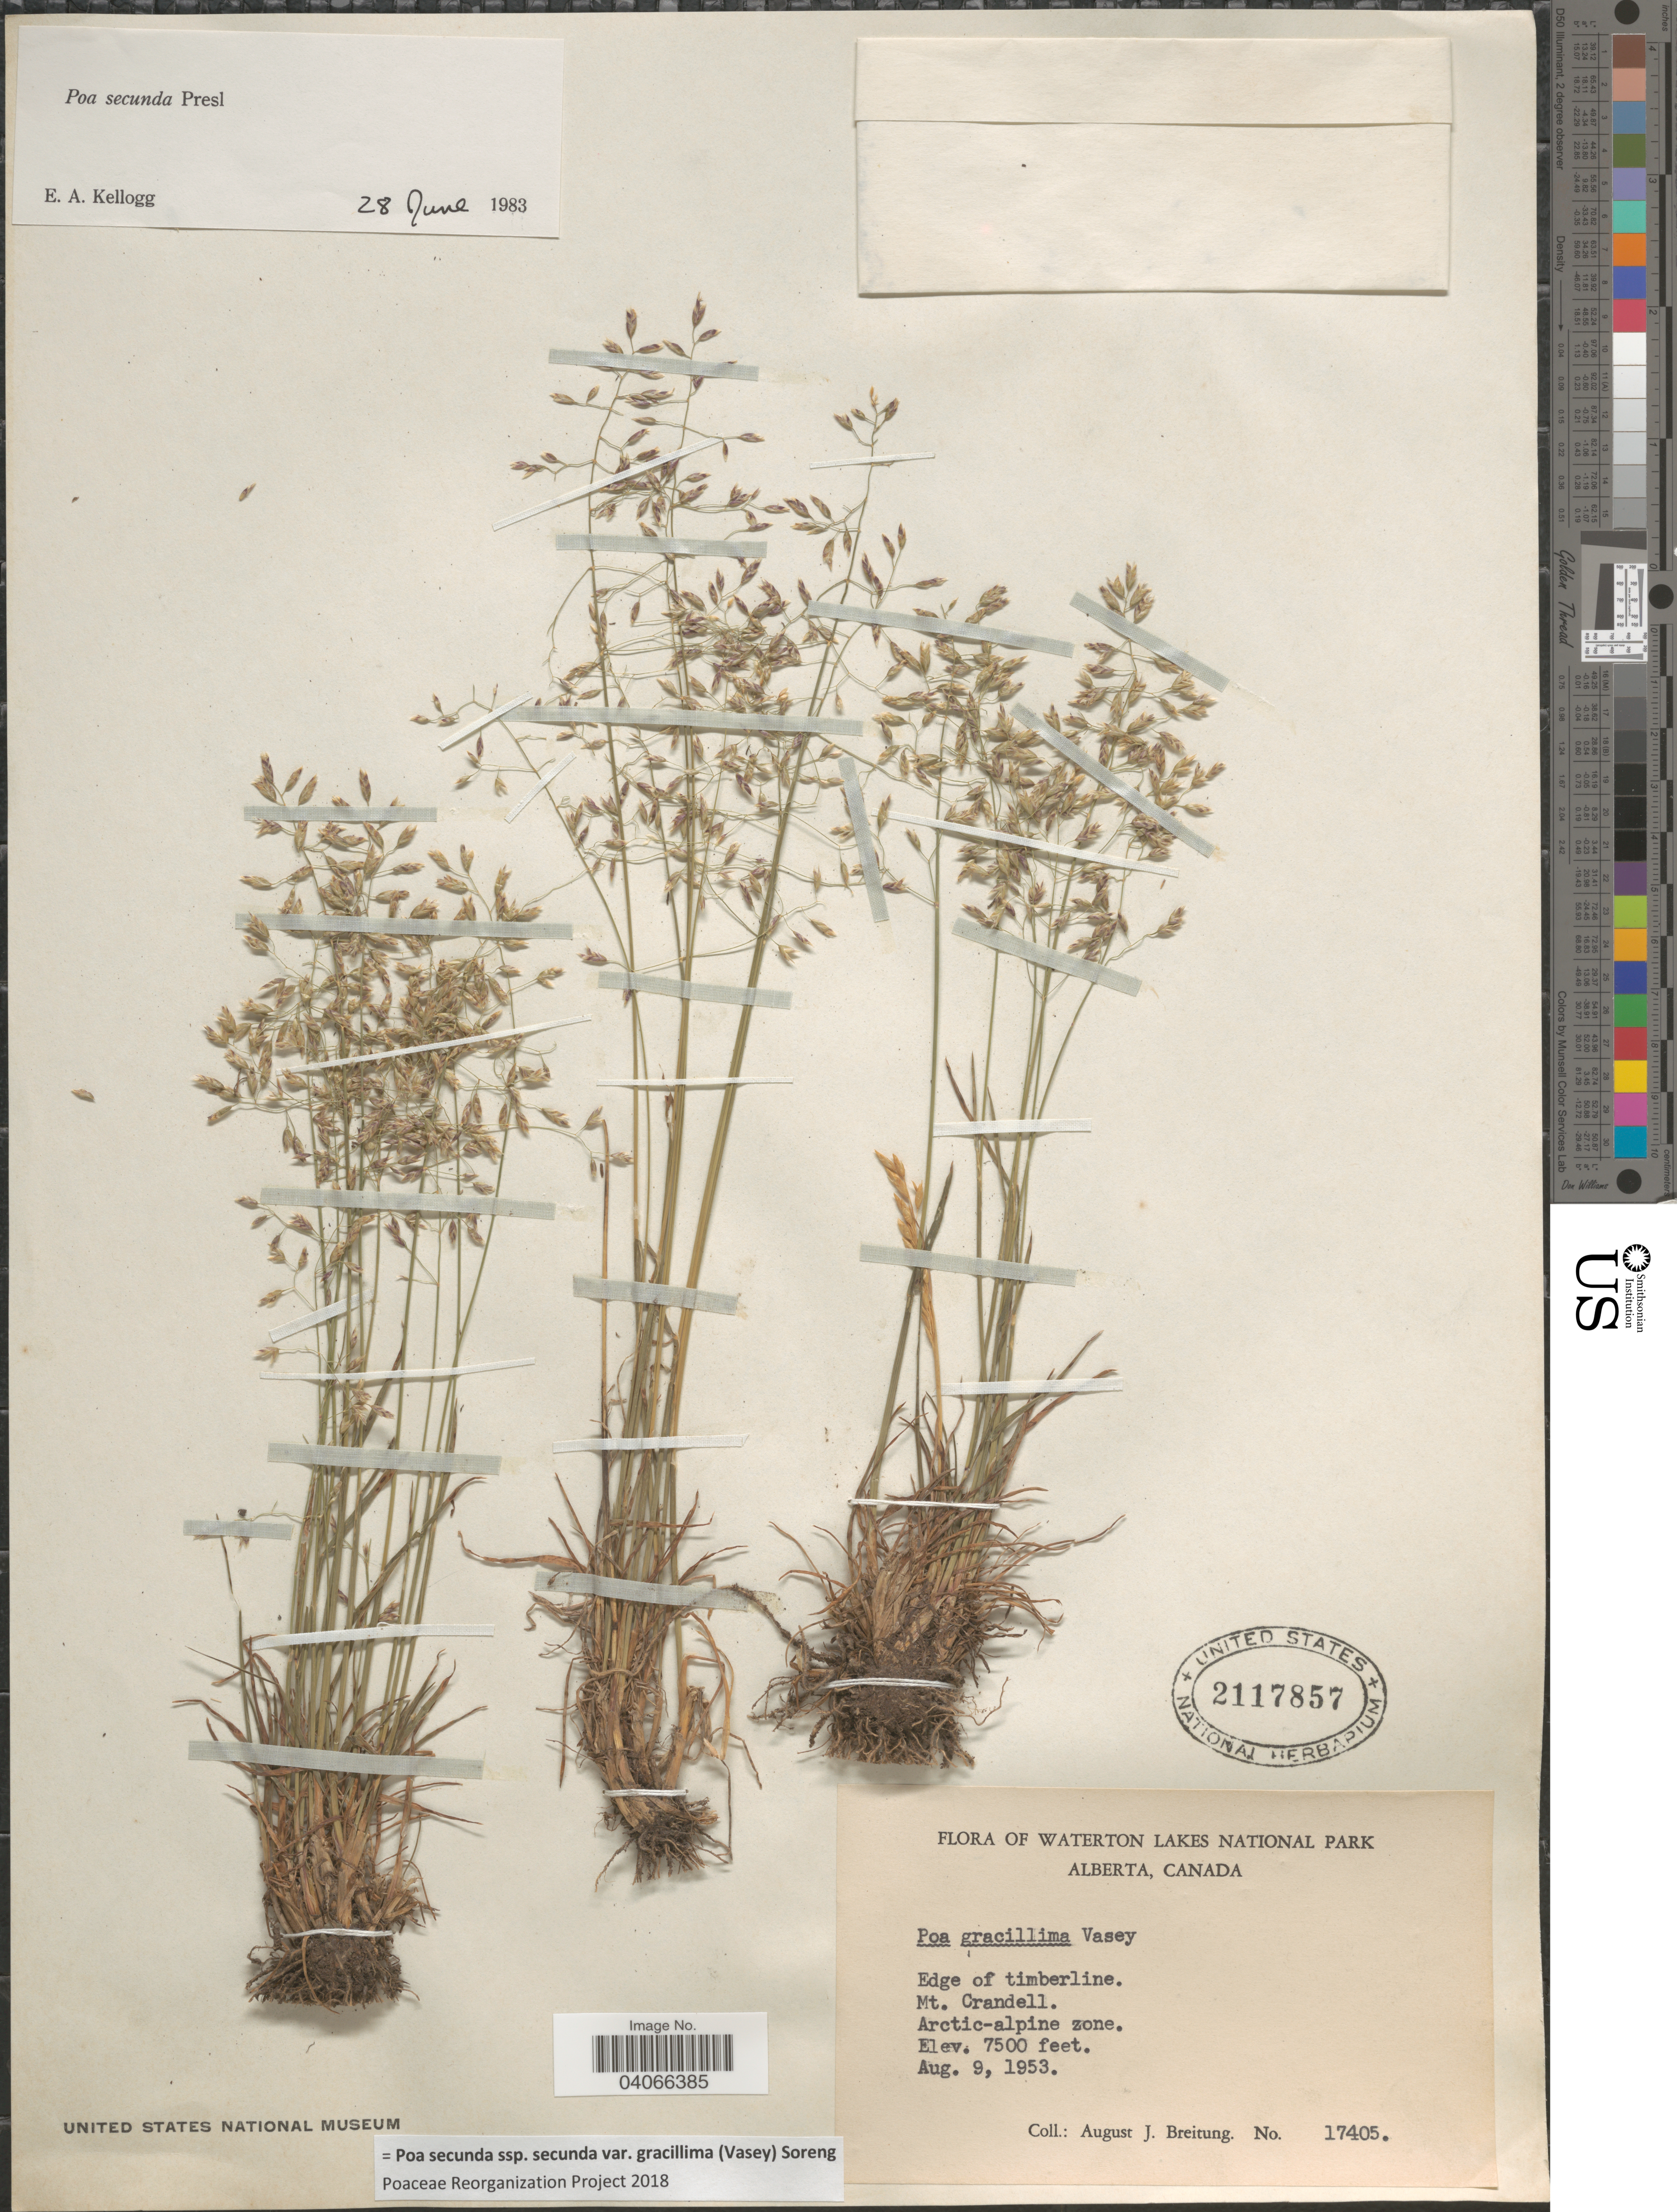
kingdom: Plantae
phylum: Tracheophyta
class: Liliopsida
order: Poales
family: Poaceae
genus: Poa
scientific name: Poa secunda subsp. secunda var. gracillima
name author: (Vasey) Soreng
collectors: A. Breitung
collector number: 17405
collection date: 1953-08-09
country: Canada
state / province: Alberta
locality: Waterton Lakes National Park. Edge of timberline. Mt. Crandell. Arctic-alpine zone,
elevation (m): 2286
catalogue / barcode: US 2117857